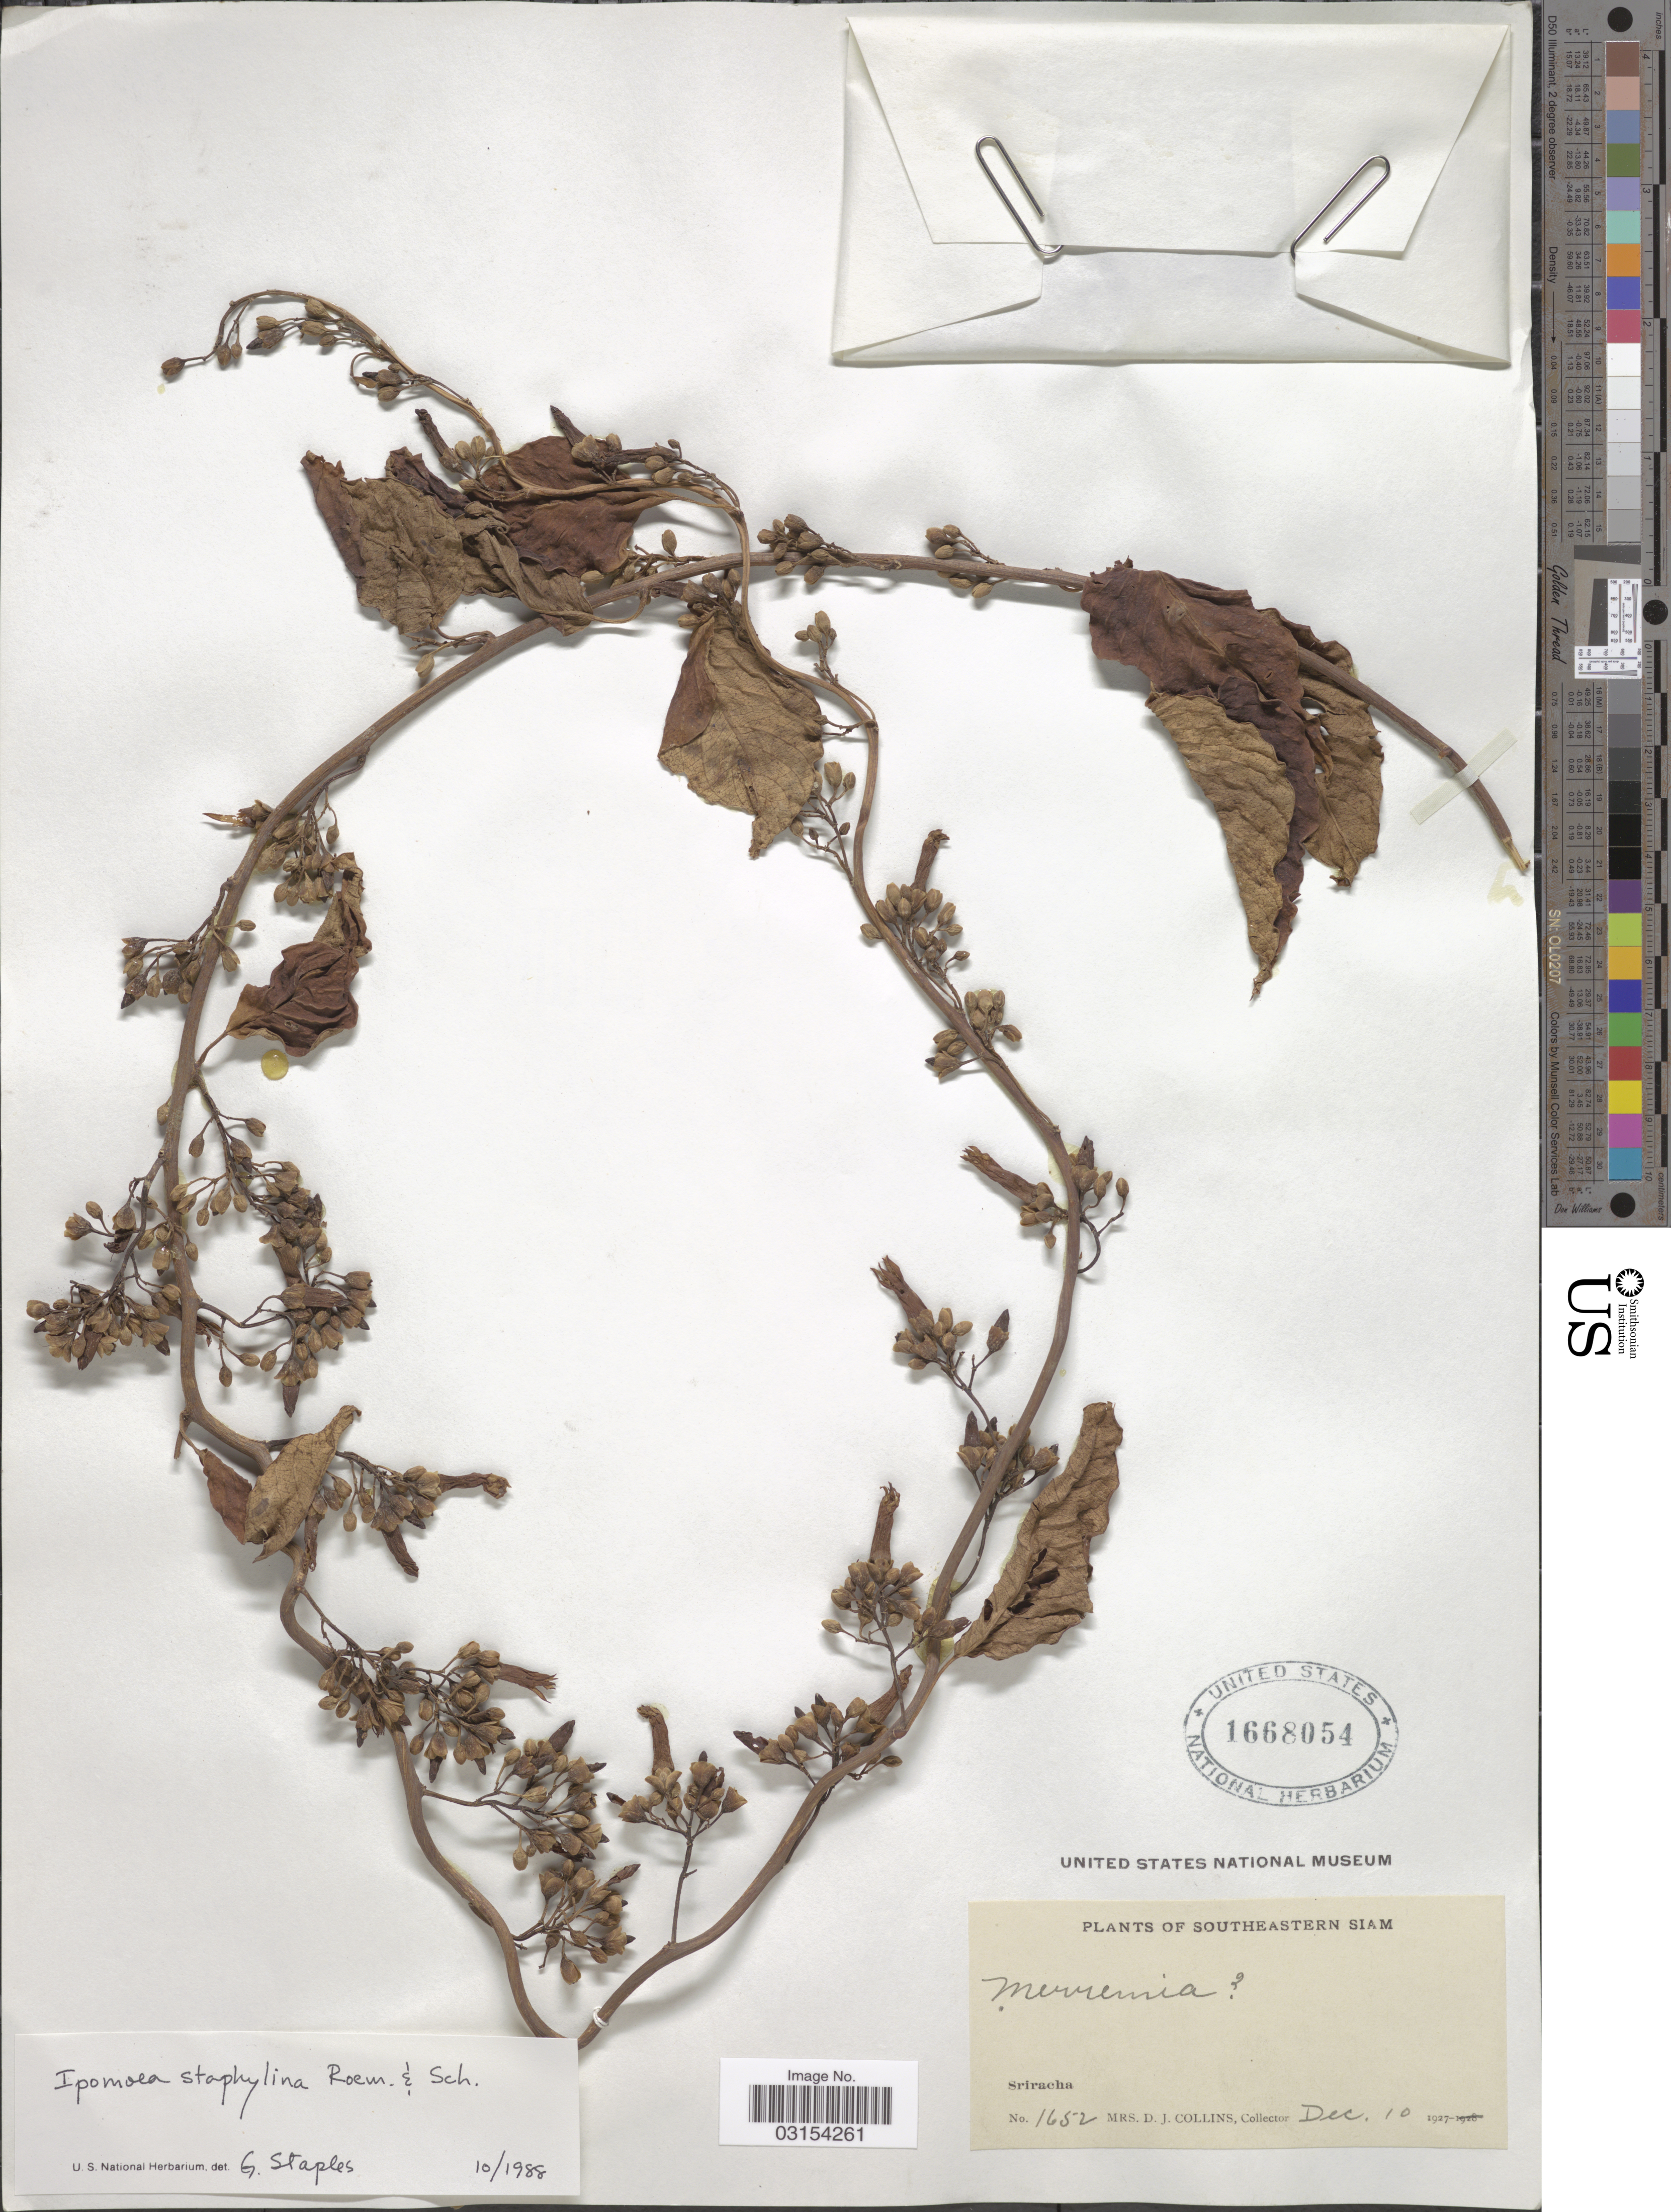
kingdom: Plantae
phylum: Tracheophyta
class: Magnoliopsida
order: Solanales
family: Convolvulaceae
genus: Ipomoea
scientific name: Ipomoea staphylina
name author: Roem. & Schult.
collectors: Mrs. D. J. Collins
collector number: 1652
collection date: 1927-12-10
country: Thailand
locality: Southeastern Siam. Sriracha.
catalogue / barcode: US 1668054